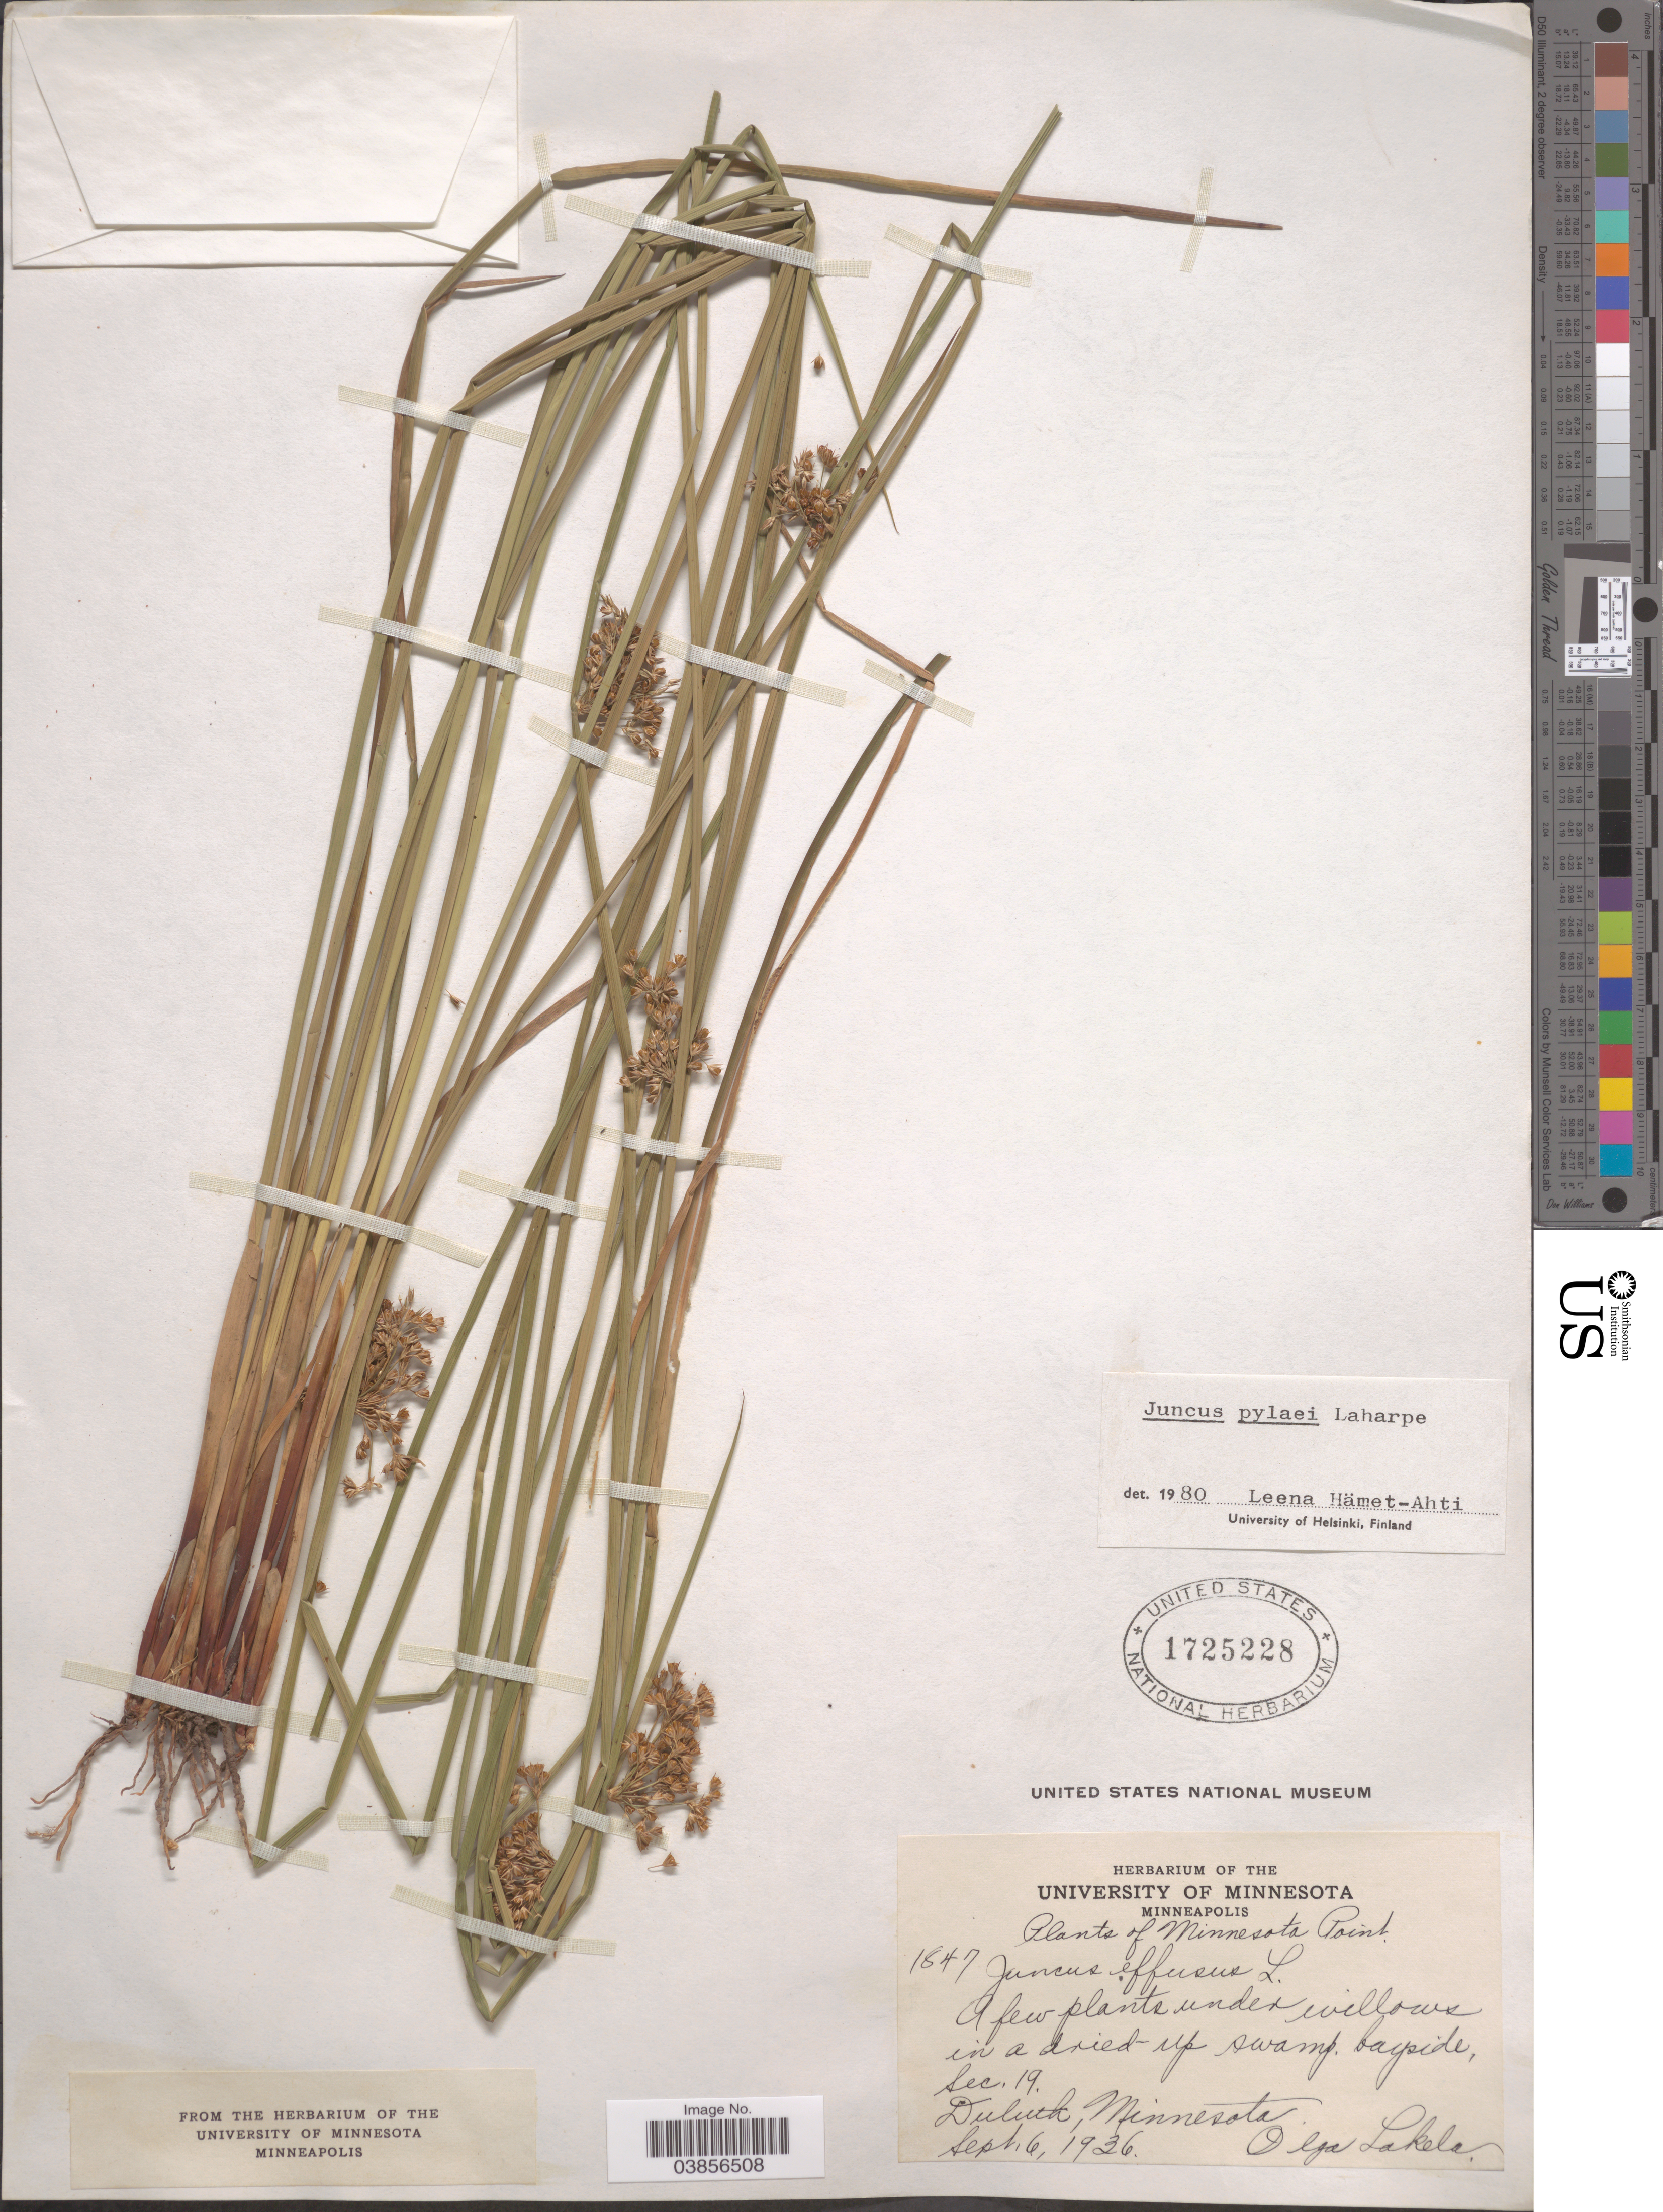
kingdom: Plantae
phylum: Tracheophyta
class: Liliopsida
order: Poales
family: Juncaceae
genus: Juncus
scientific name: Juncus pylaei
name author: Laharpe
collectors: O. K. Lakela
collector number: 1847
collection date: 1936-09-06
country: United States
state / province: Minnesota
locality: Minnesota Point. Sec. 19. Duluth.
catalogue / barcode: US 1725228